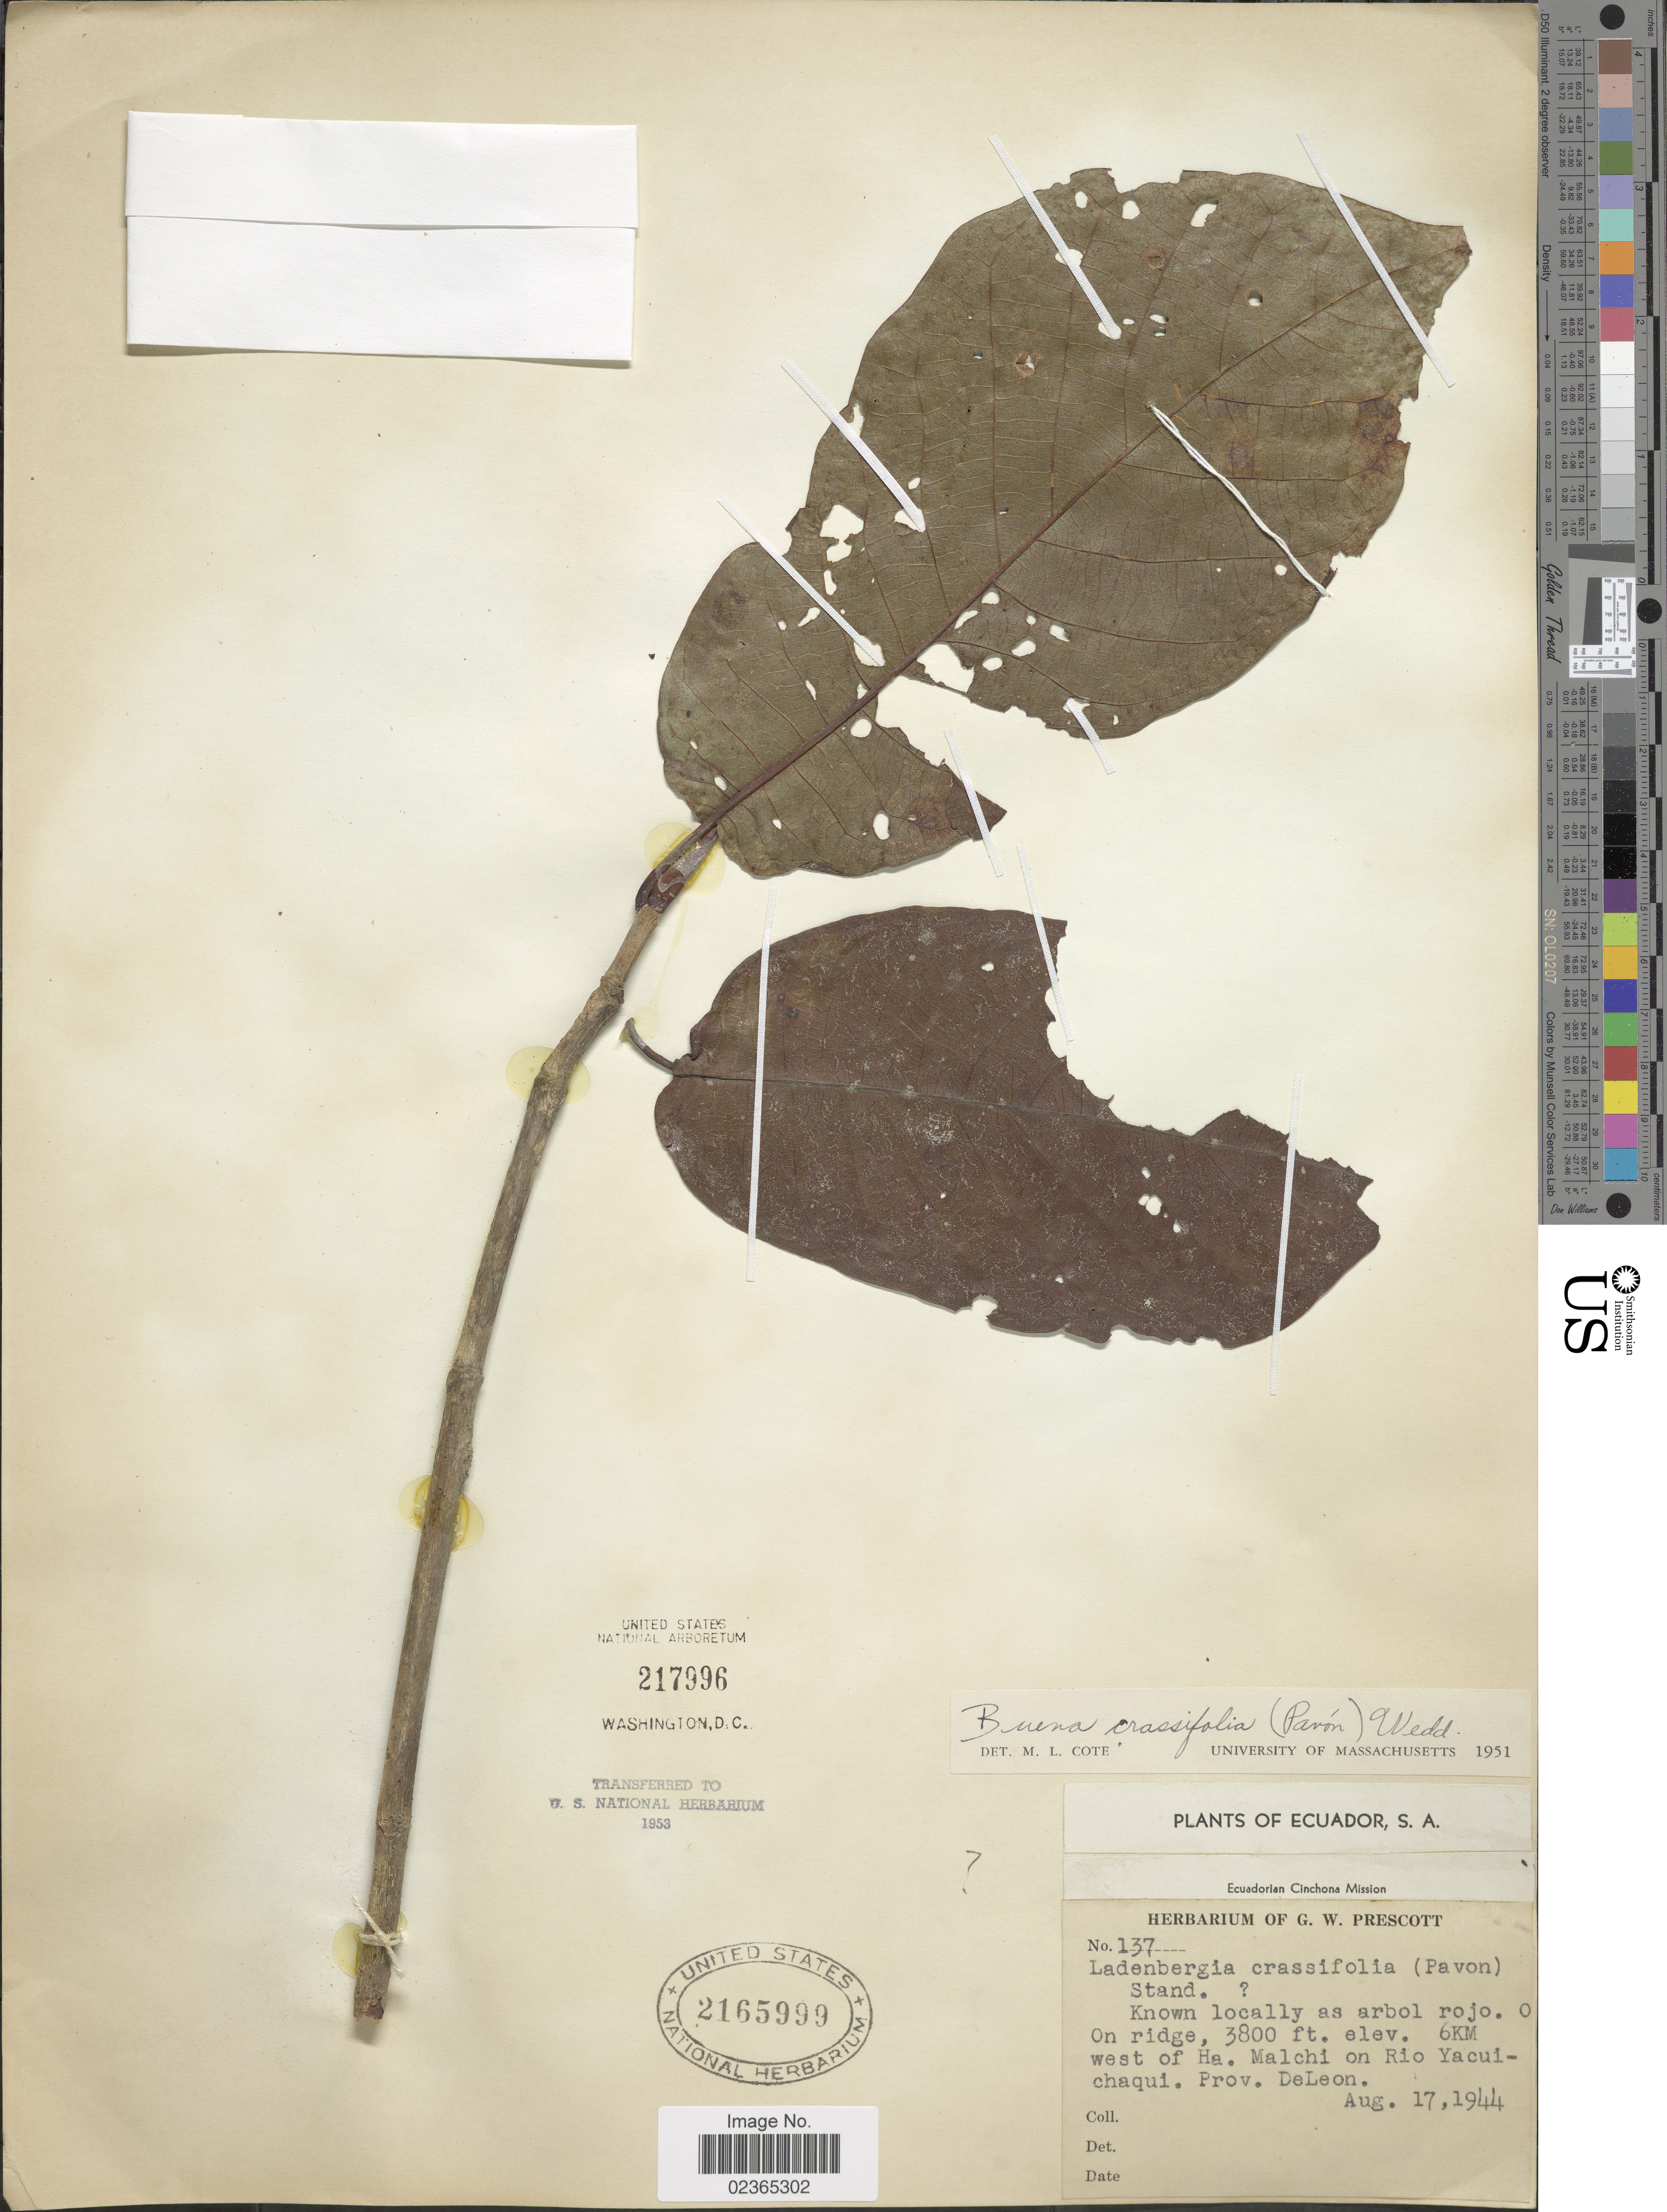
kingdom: Plantae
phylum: Tracheophyta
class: Magnoliopsida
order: Gentianales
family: Rubiaceae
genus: Ladenbergia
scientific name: Ladenbergia crassifolia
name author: (Pav. ex DC.) Standl.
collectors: ex herb. G. W. Prescott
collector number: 137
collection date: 1944-08-17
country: Ecuador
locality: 6 km west of Ha. Malchi on Rio Yacuichaqui. Prov. DeLeon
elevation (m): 1158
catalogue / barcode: US 2165999